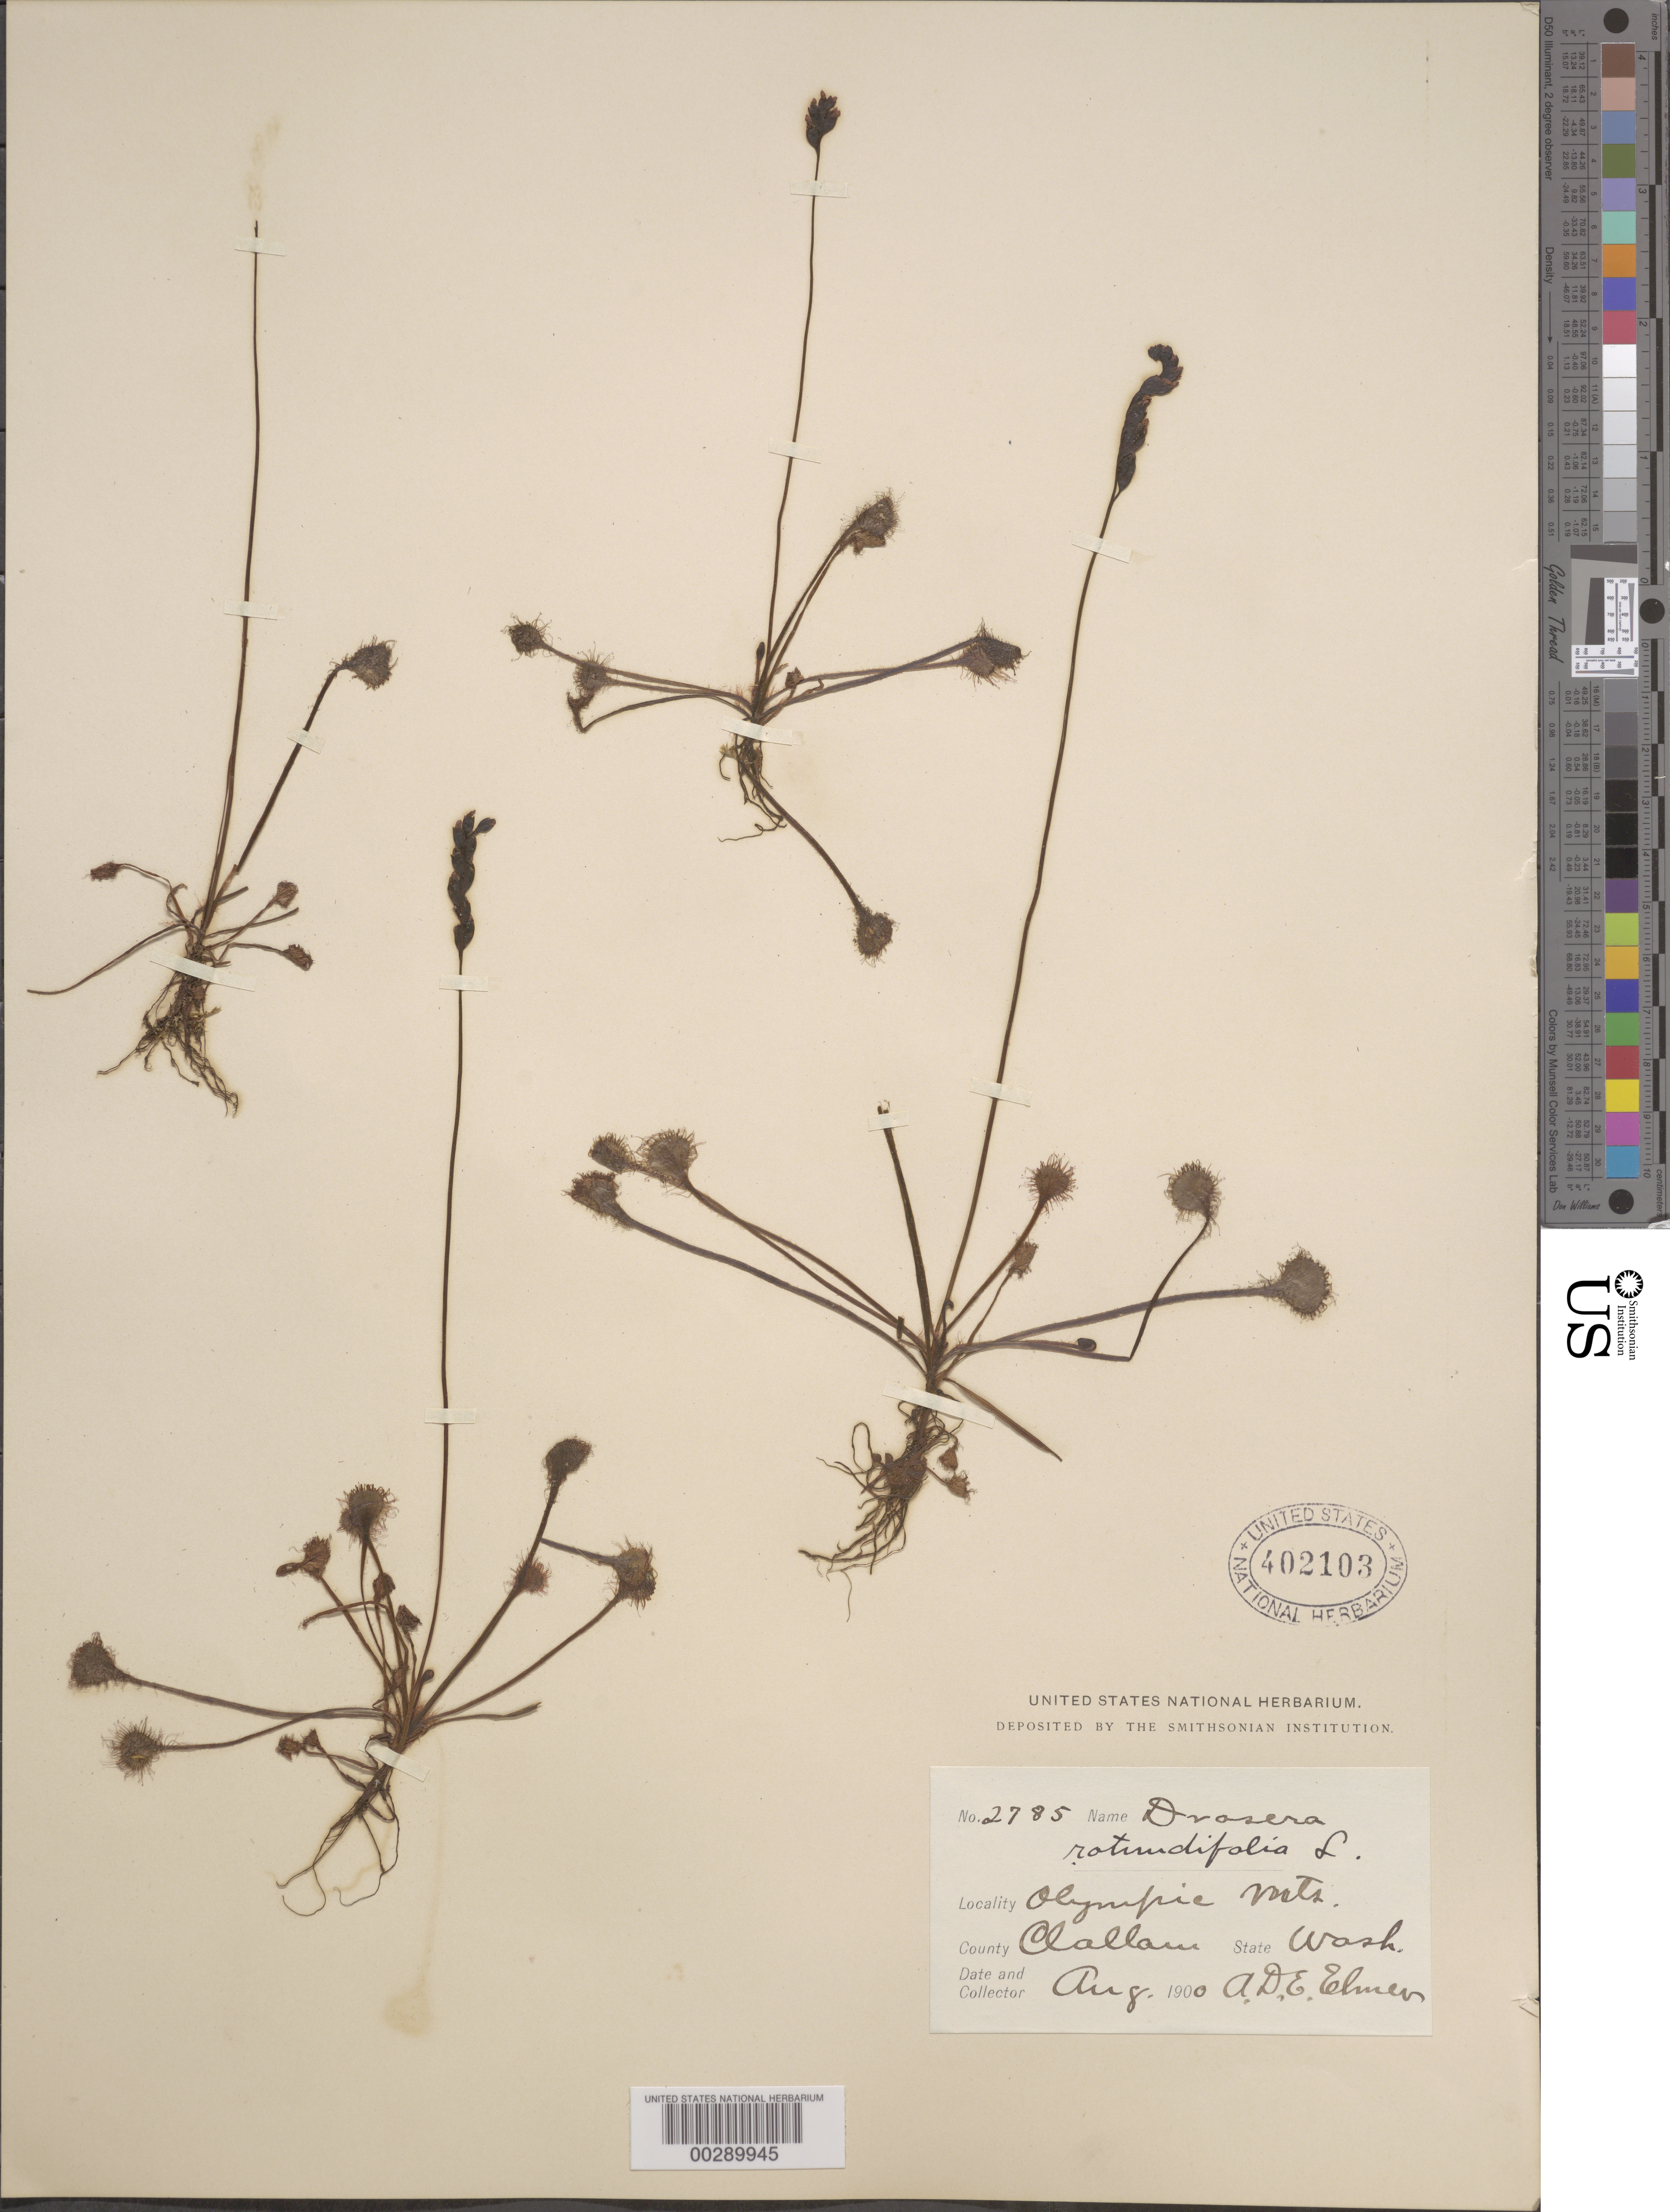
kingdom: Plantae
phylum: Tracheophyta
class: Magnoliopsida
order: Caryophyllales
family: Droseraceae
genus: Drosera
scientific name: Drosera rotundifolia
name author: L.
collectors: A. D. E. Elmer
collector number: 2785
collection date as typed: Aug 1900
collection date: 1900-08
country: United States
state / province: Washington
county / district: Clallam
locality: Olympia mts.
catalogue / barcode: US 402103